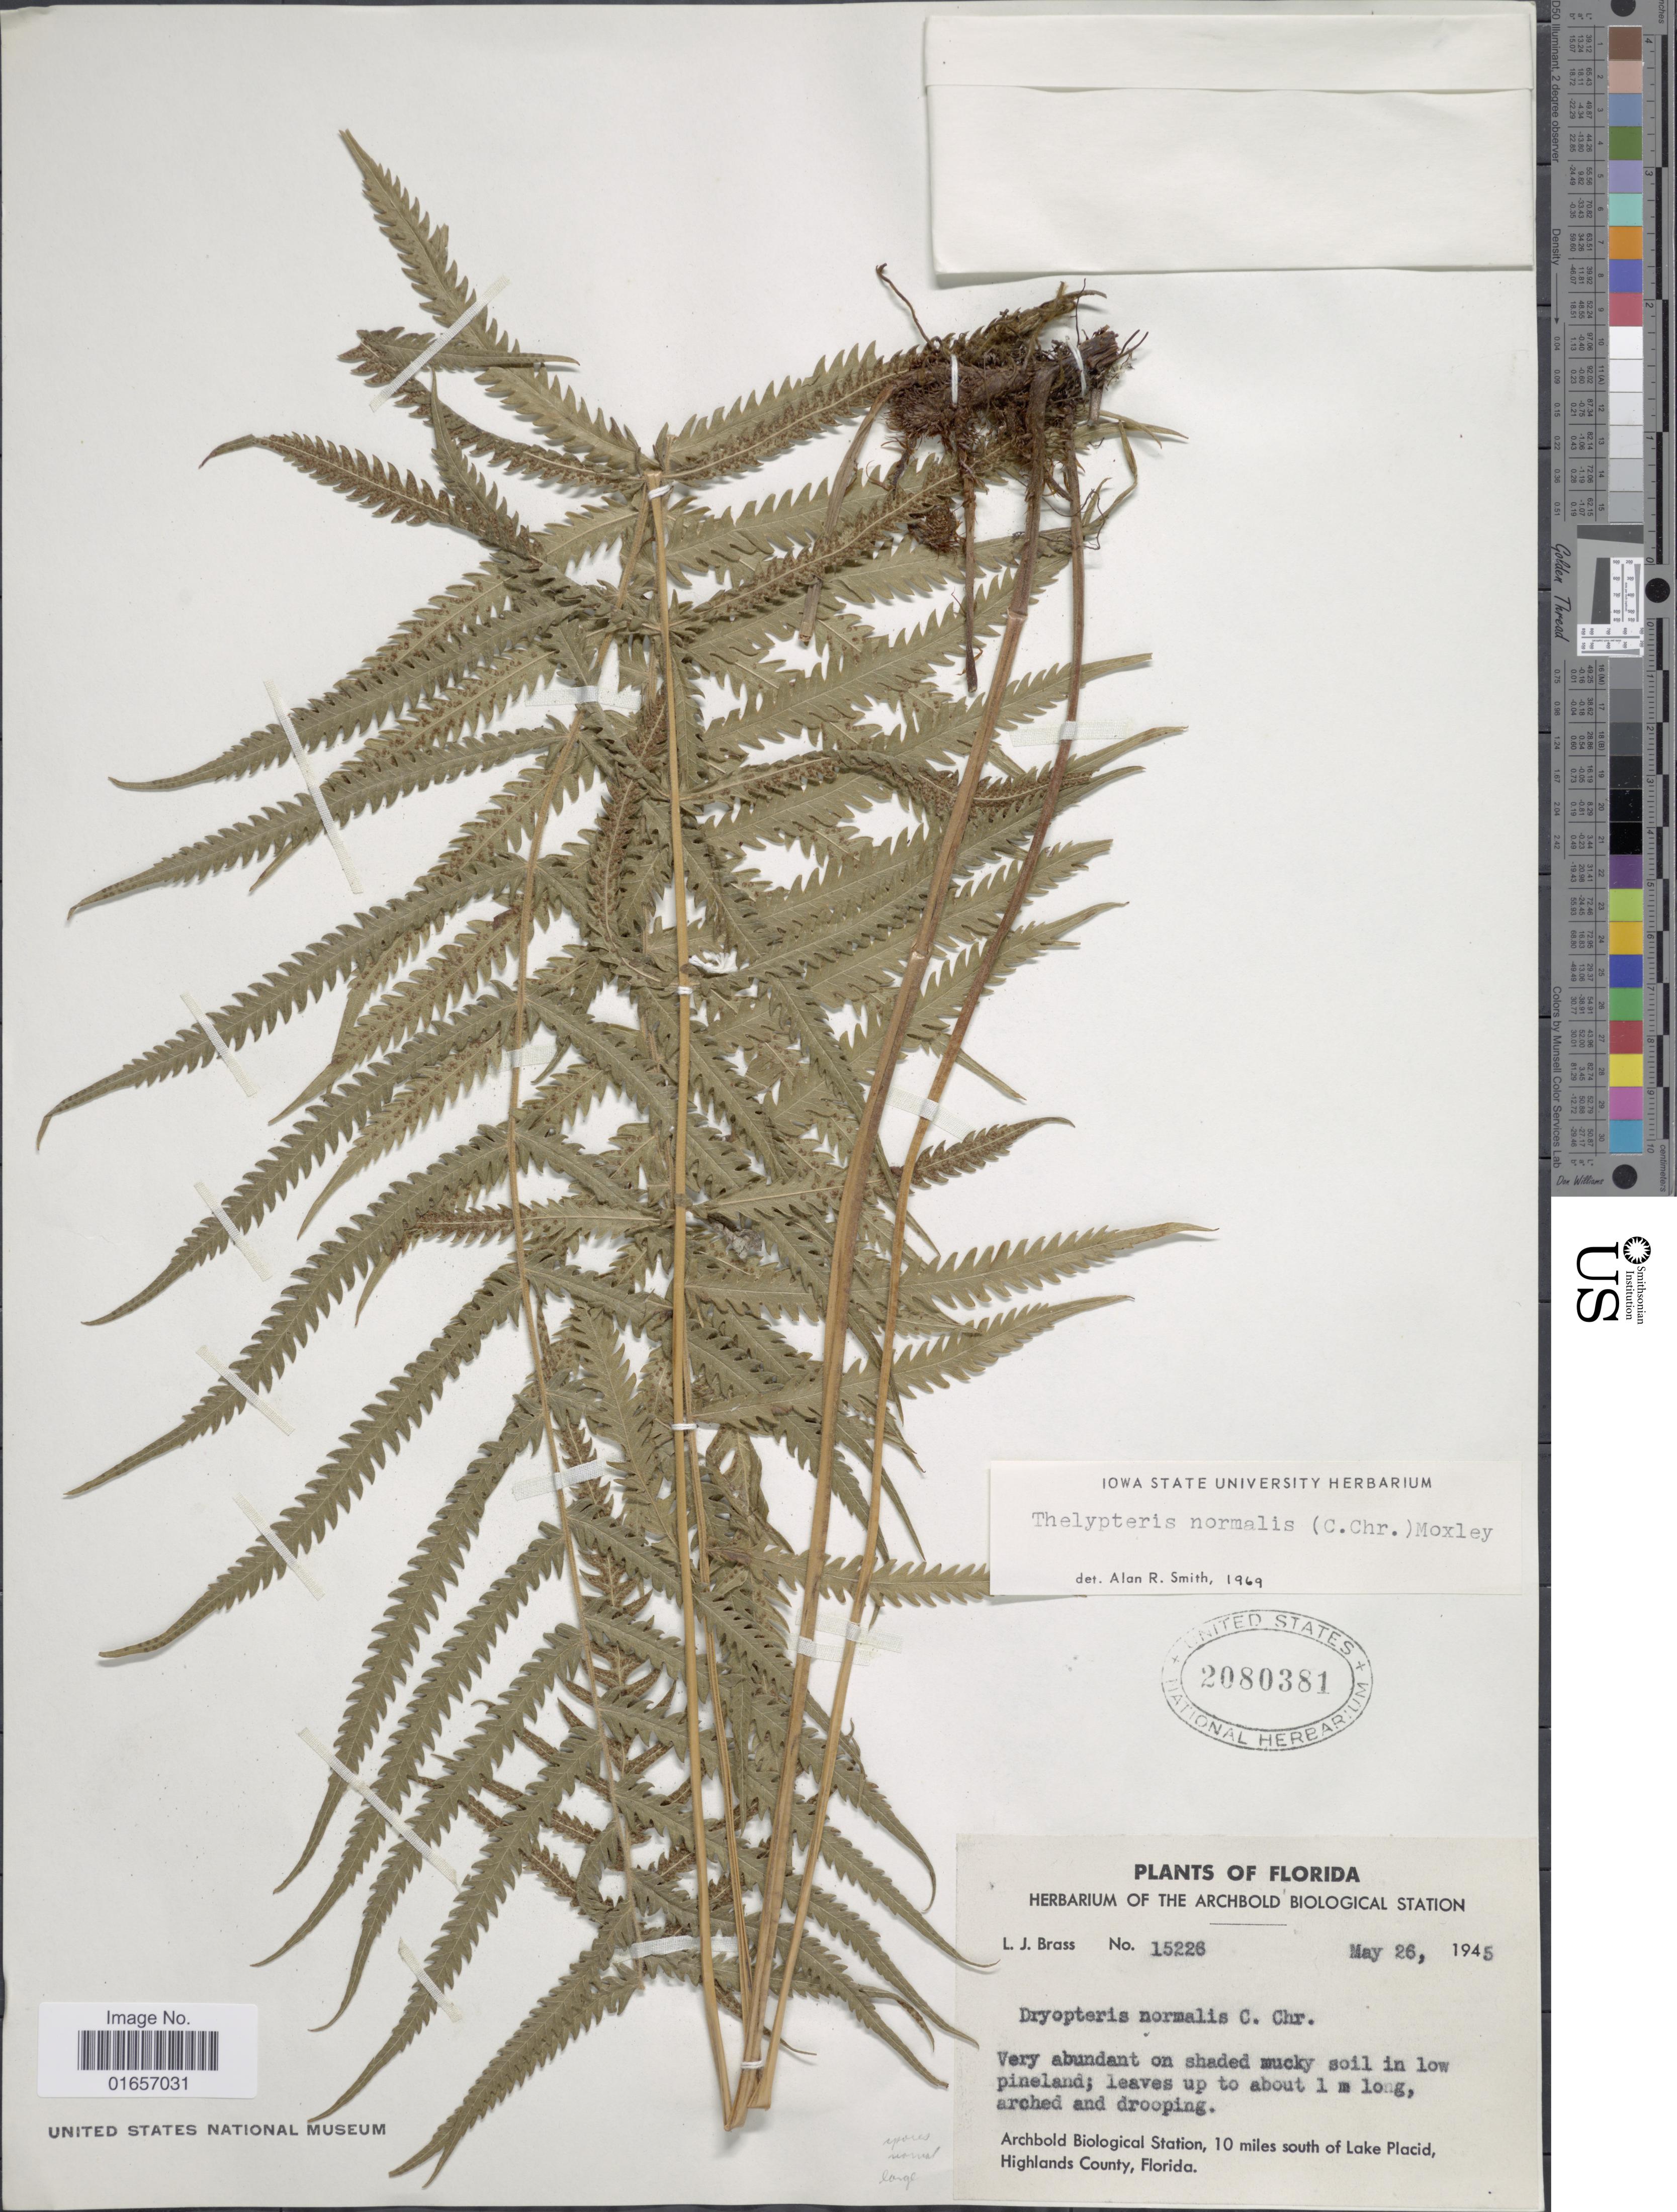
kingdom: Plantae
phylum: Tracheophyta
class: Polypodiopsida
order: Polypodiales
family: Thelypteridaceae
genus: Christella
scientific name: Christella kunthii comb. ined.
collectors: L. J. Brass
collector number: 15226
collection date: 1945-05-26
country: United States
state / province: Florida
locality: Archbold Biological Station, 10 miles south of Lake Placid, Highlands County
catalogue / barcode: US 2080381